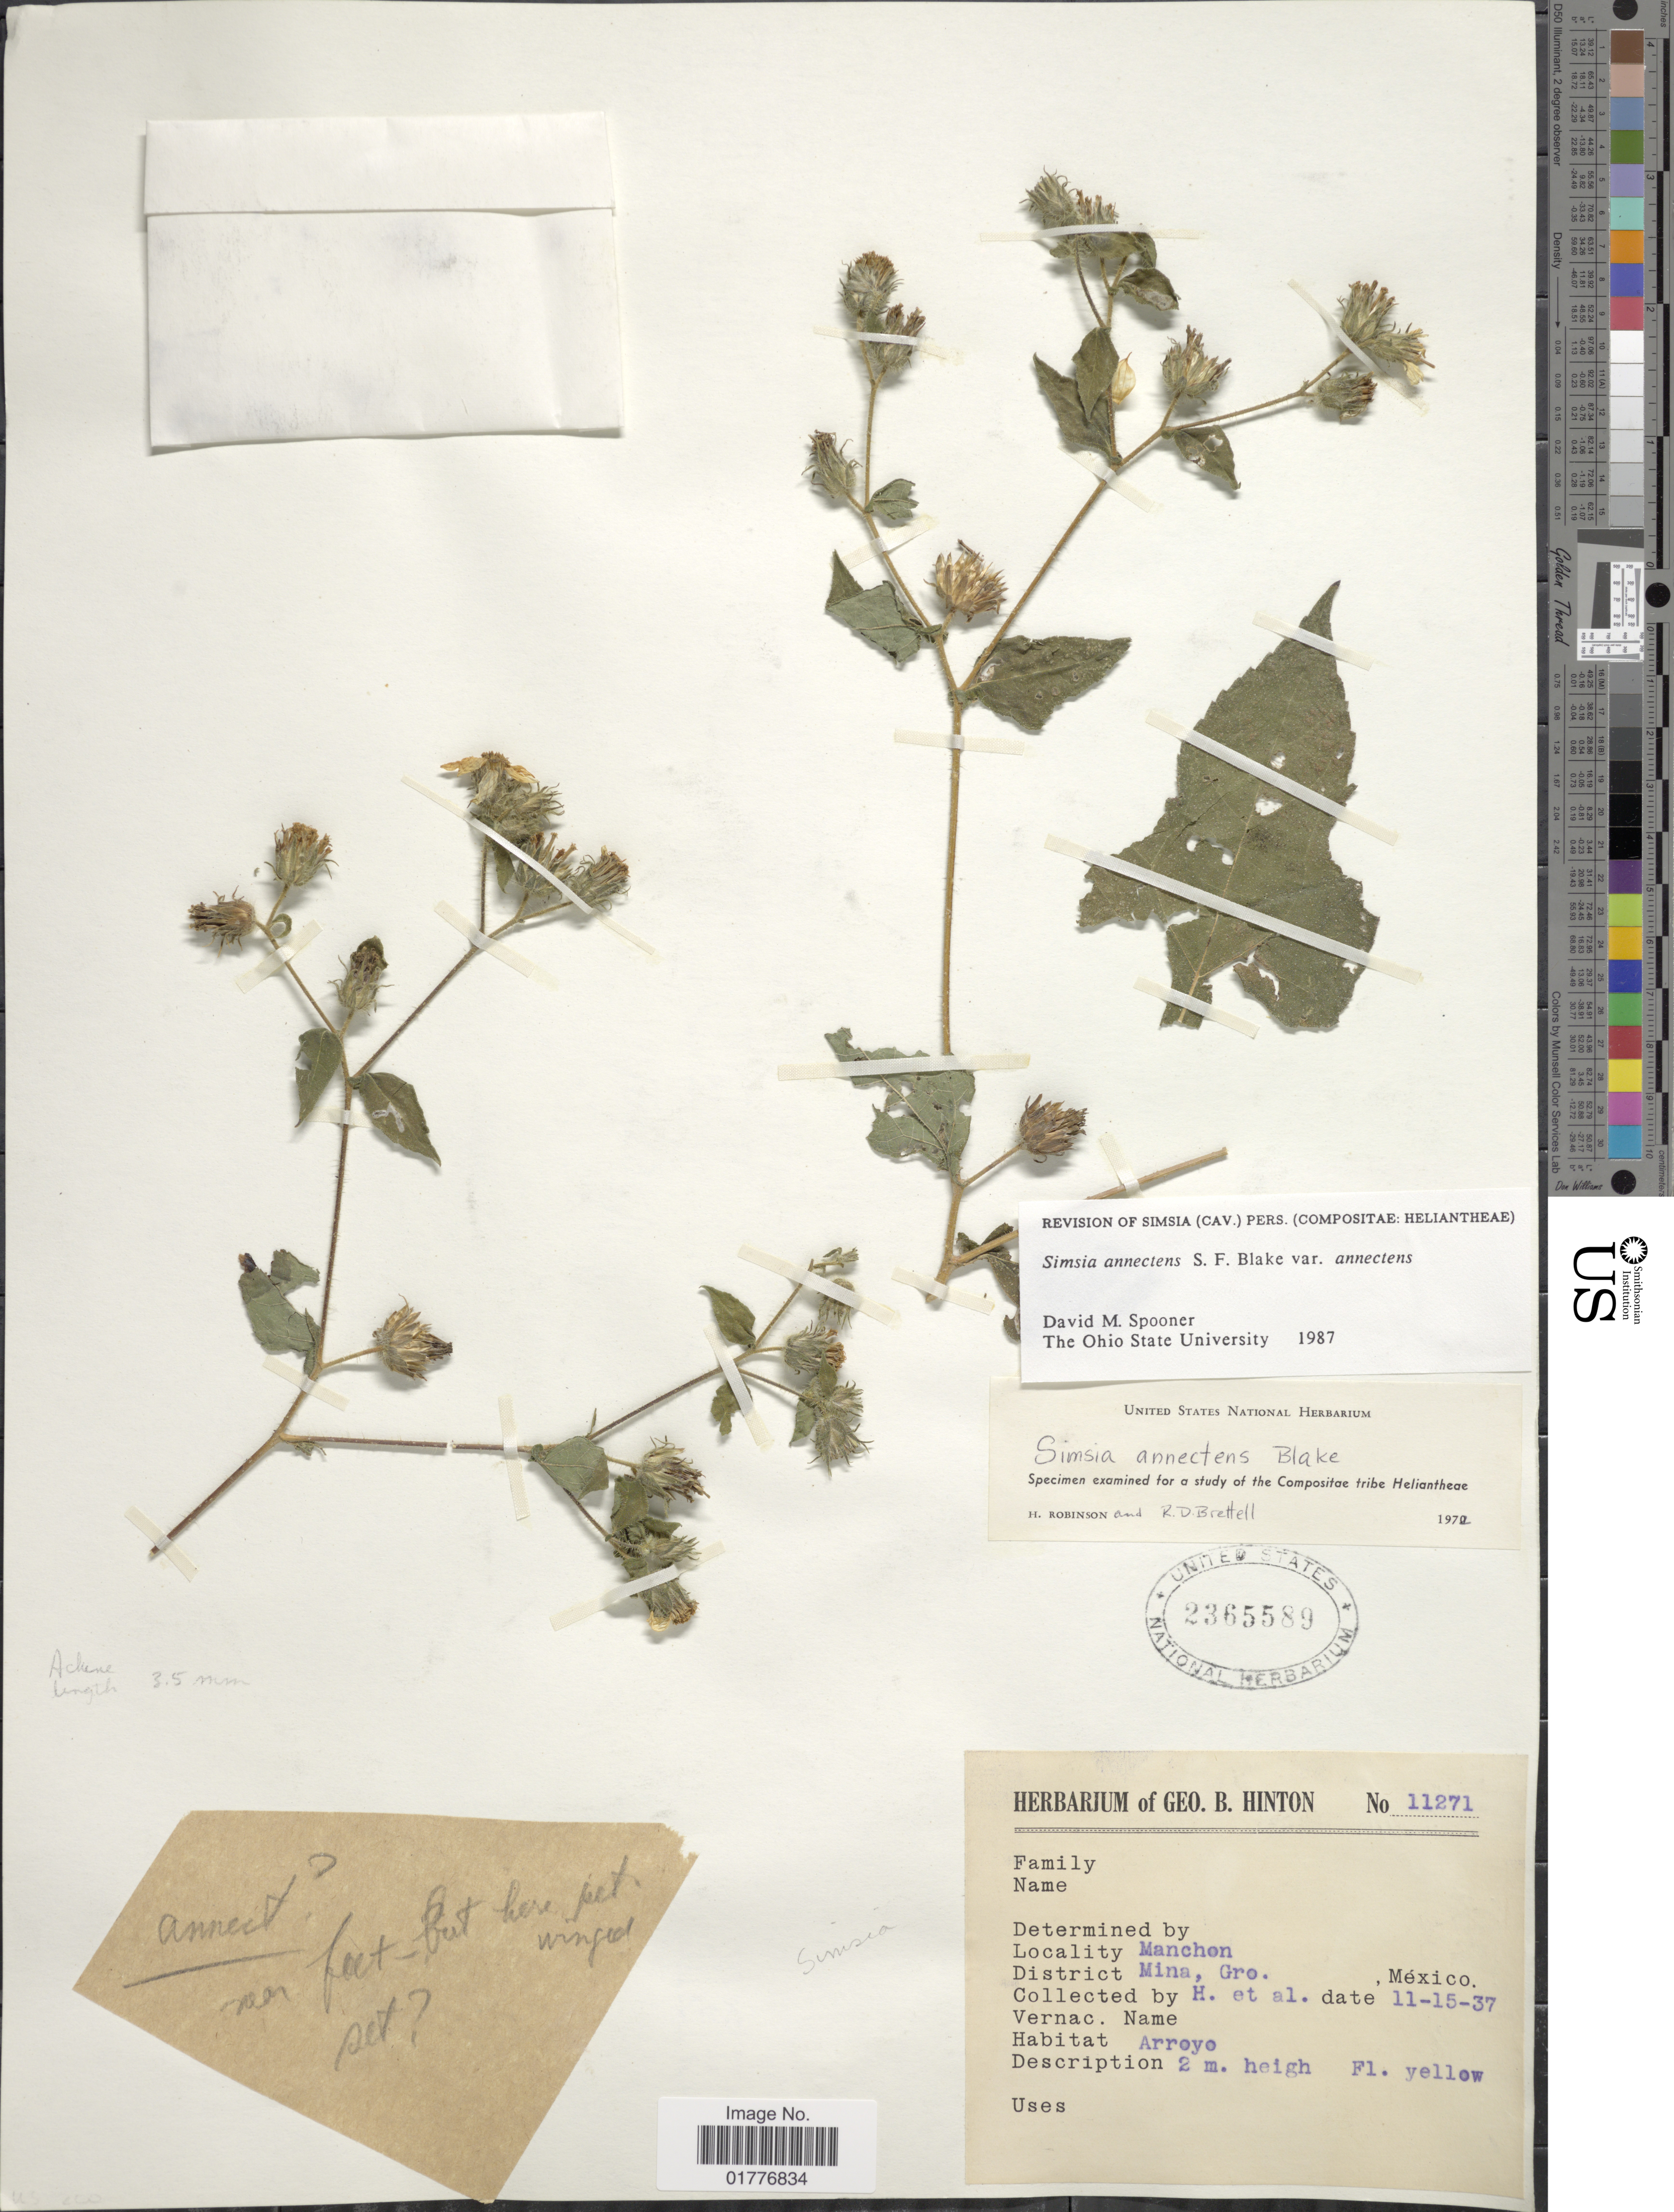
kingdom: Plantae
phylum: Tracheophyta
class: Magnoliopsida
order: Asterales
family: Asteraceae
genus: Simsia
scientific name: Simsia annectens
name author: S.F. Blake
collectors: G. B. Hinton & et al.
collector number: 11271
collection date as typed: Transcribed d/m/y: 15/11/37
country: Mexico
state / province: Guerrero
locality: Manchon, District Mina, Gro., Mexico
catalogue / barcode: US 2365589